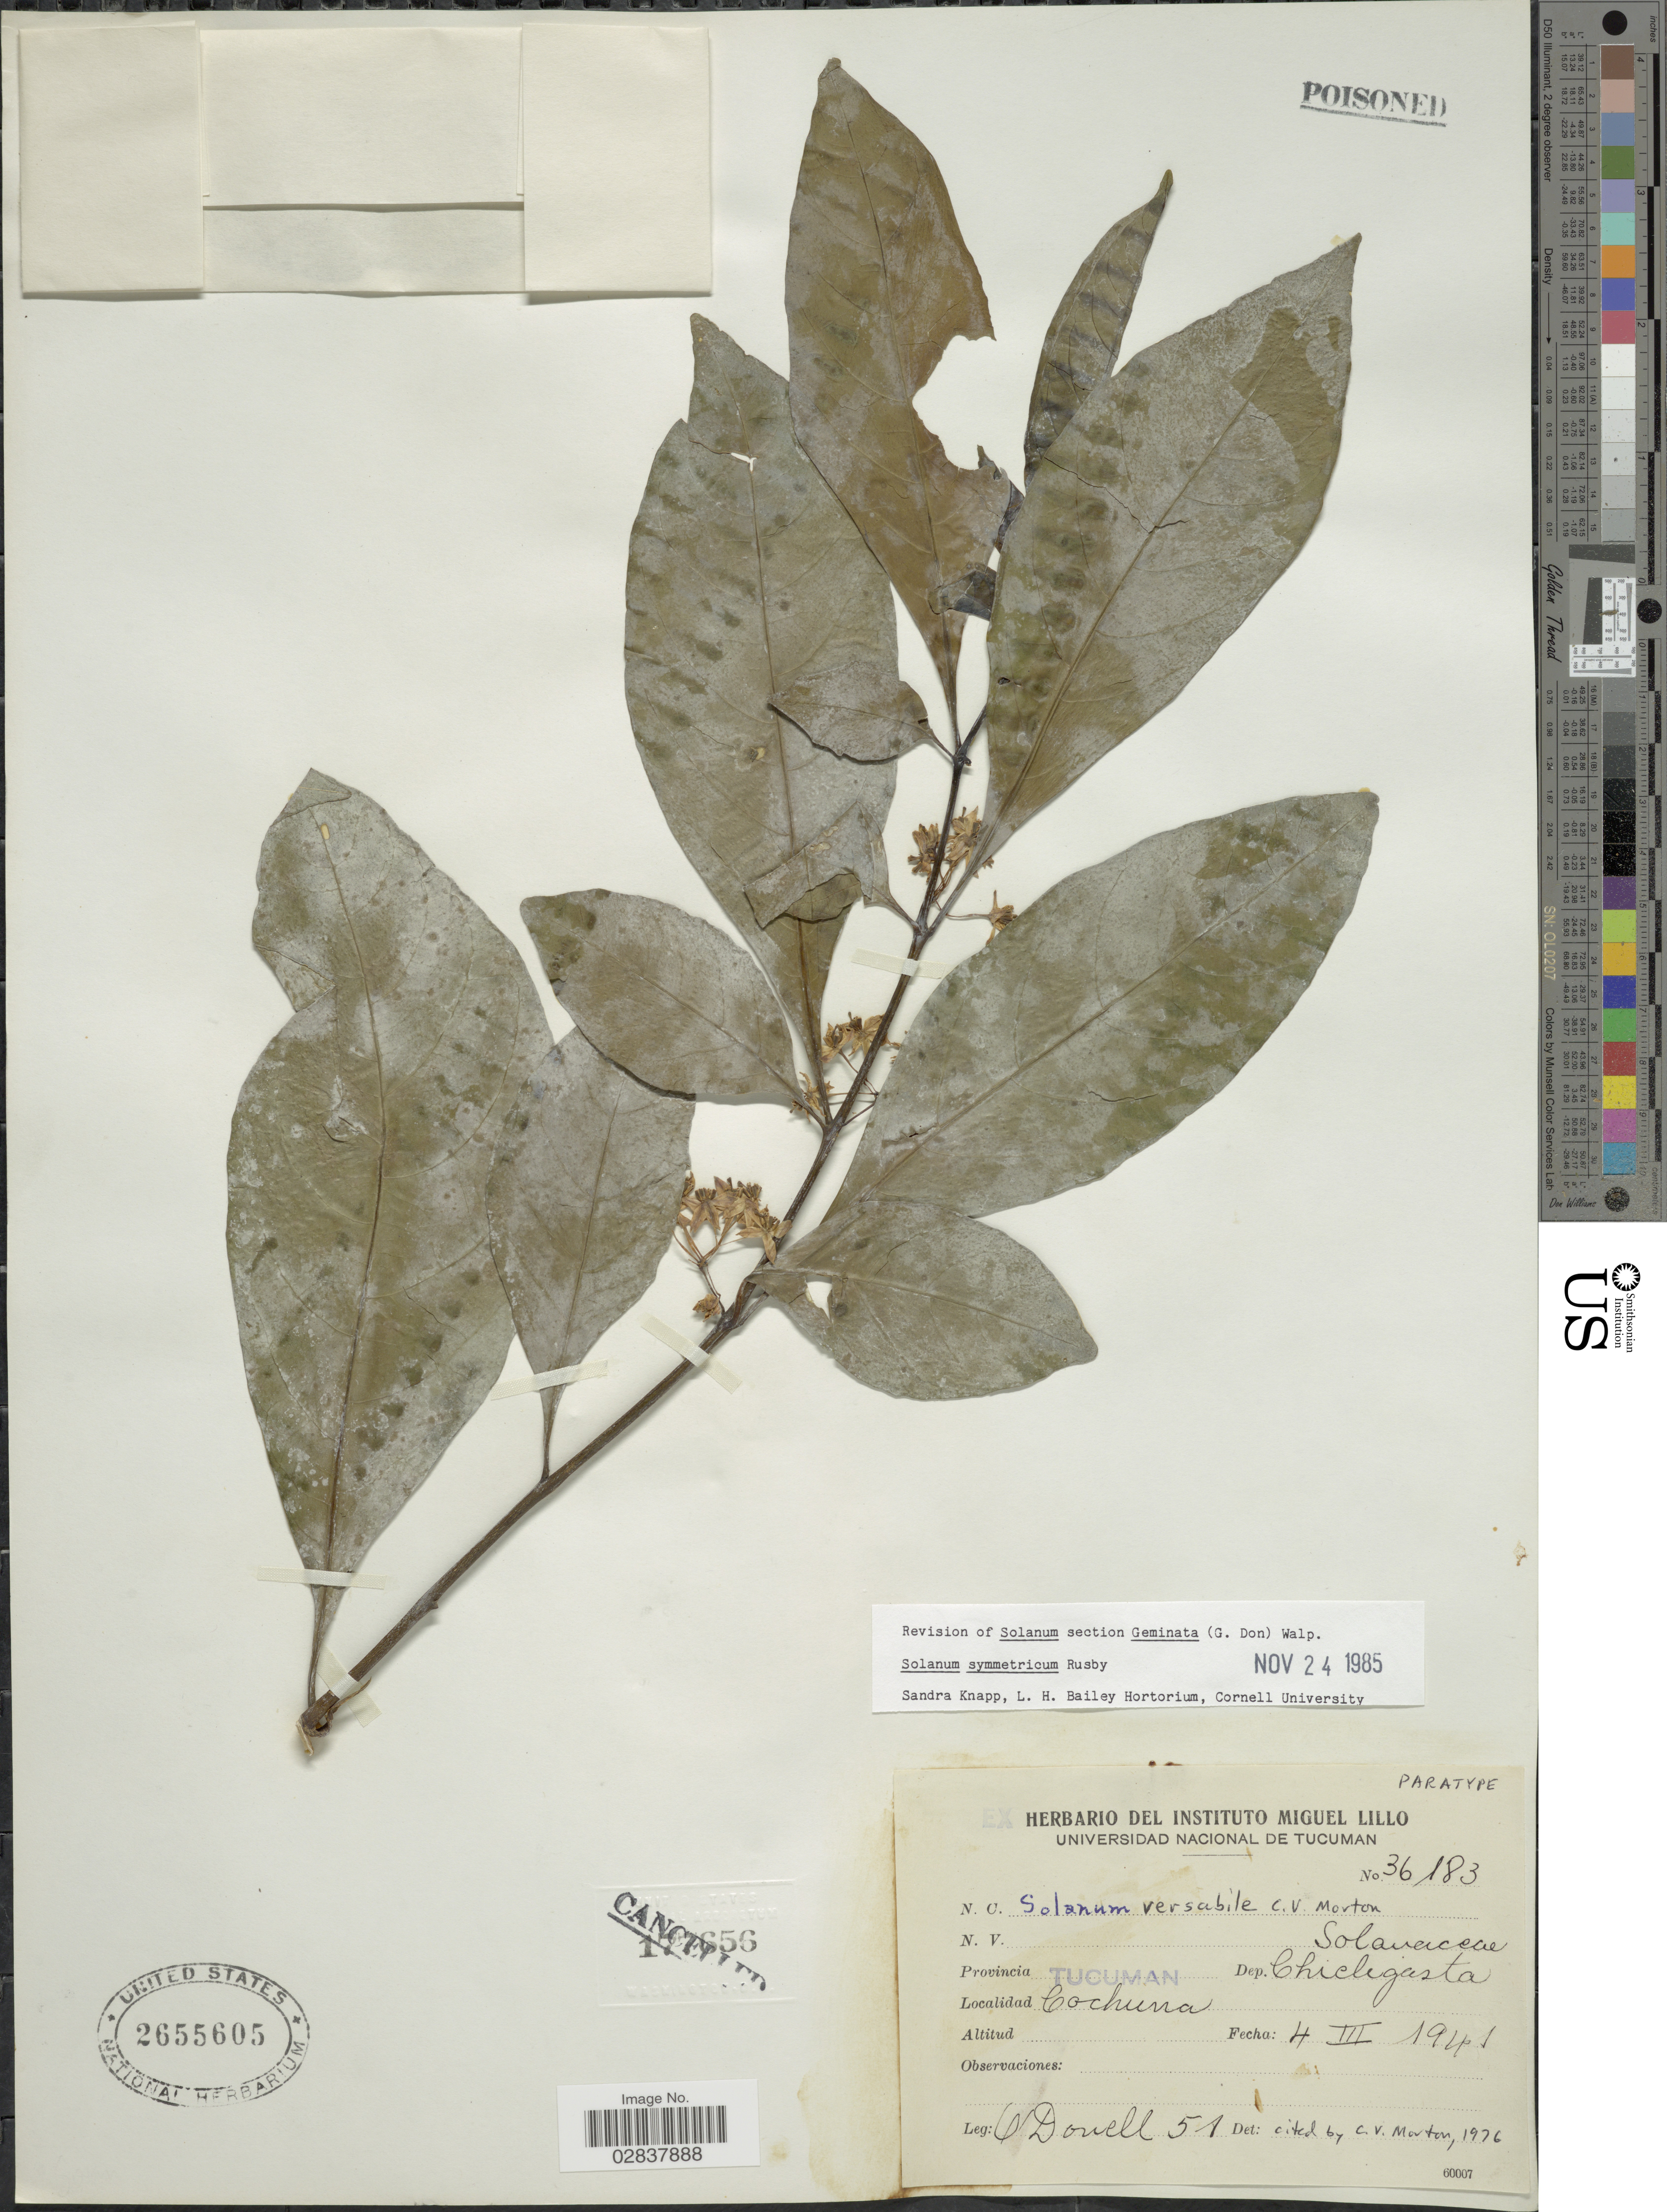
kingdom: Plantae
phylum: Tracheophyta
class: Magnoliopsida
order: Solanales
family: Solanaceae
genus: Solanum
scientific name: Solanum symmetricum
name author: Rusby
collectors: P. Dowell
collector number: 51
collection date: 1941-03-04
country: Argentina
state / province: Tucuman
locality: Dep. Chicligasta, Cochuna.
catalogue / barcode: US 2655605